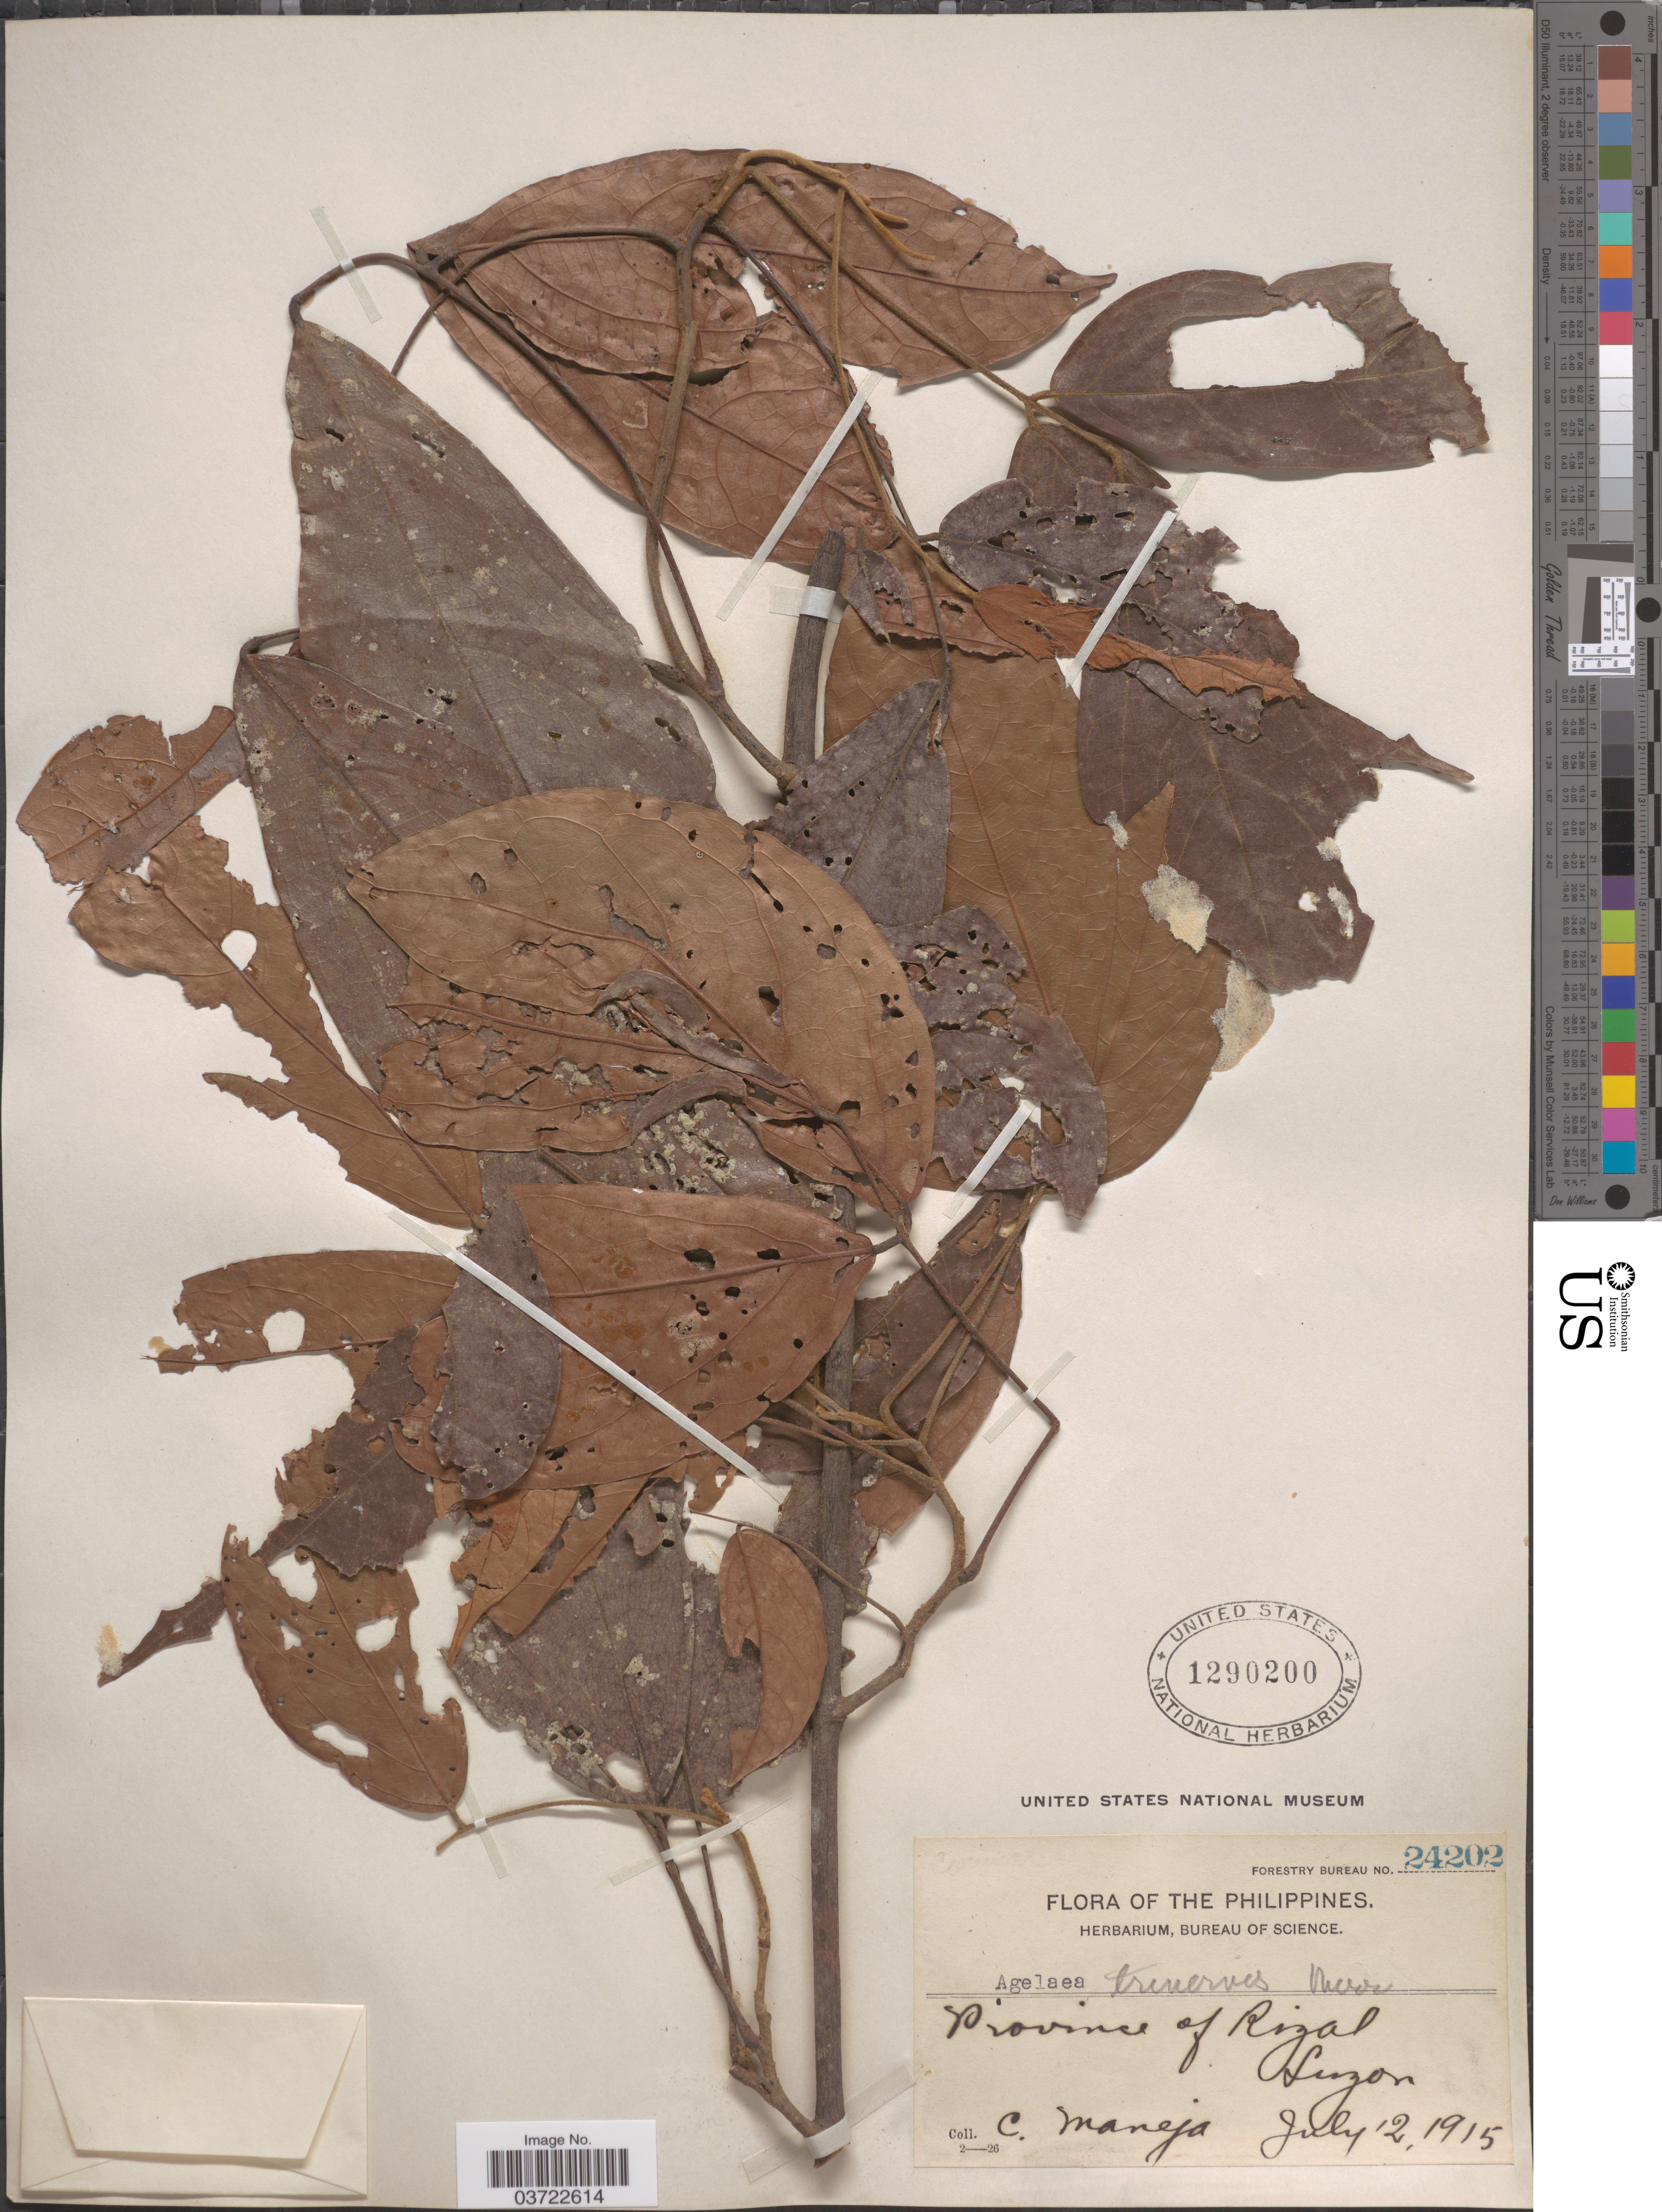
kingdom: Plantae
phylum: Tracheophyta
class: Magnoliopsida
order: Oxalidales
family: Connaraceae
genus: Agelaea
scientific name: Agelaea trinervis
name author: (Llanos) Merr.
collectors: C. Maneja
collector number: Forestry Bureau 24202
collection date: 1915-07-12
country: Philippines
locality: Province of Rizal, Luzon.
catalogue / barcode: US 1290200